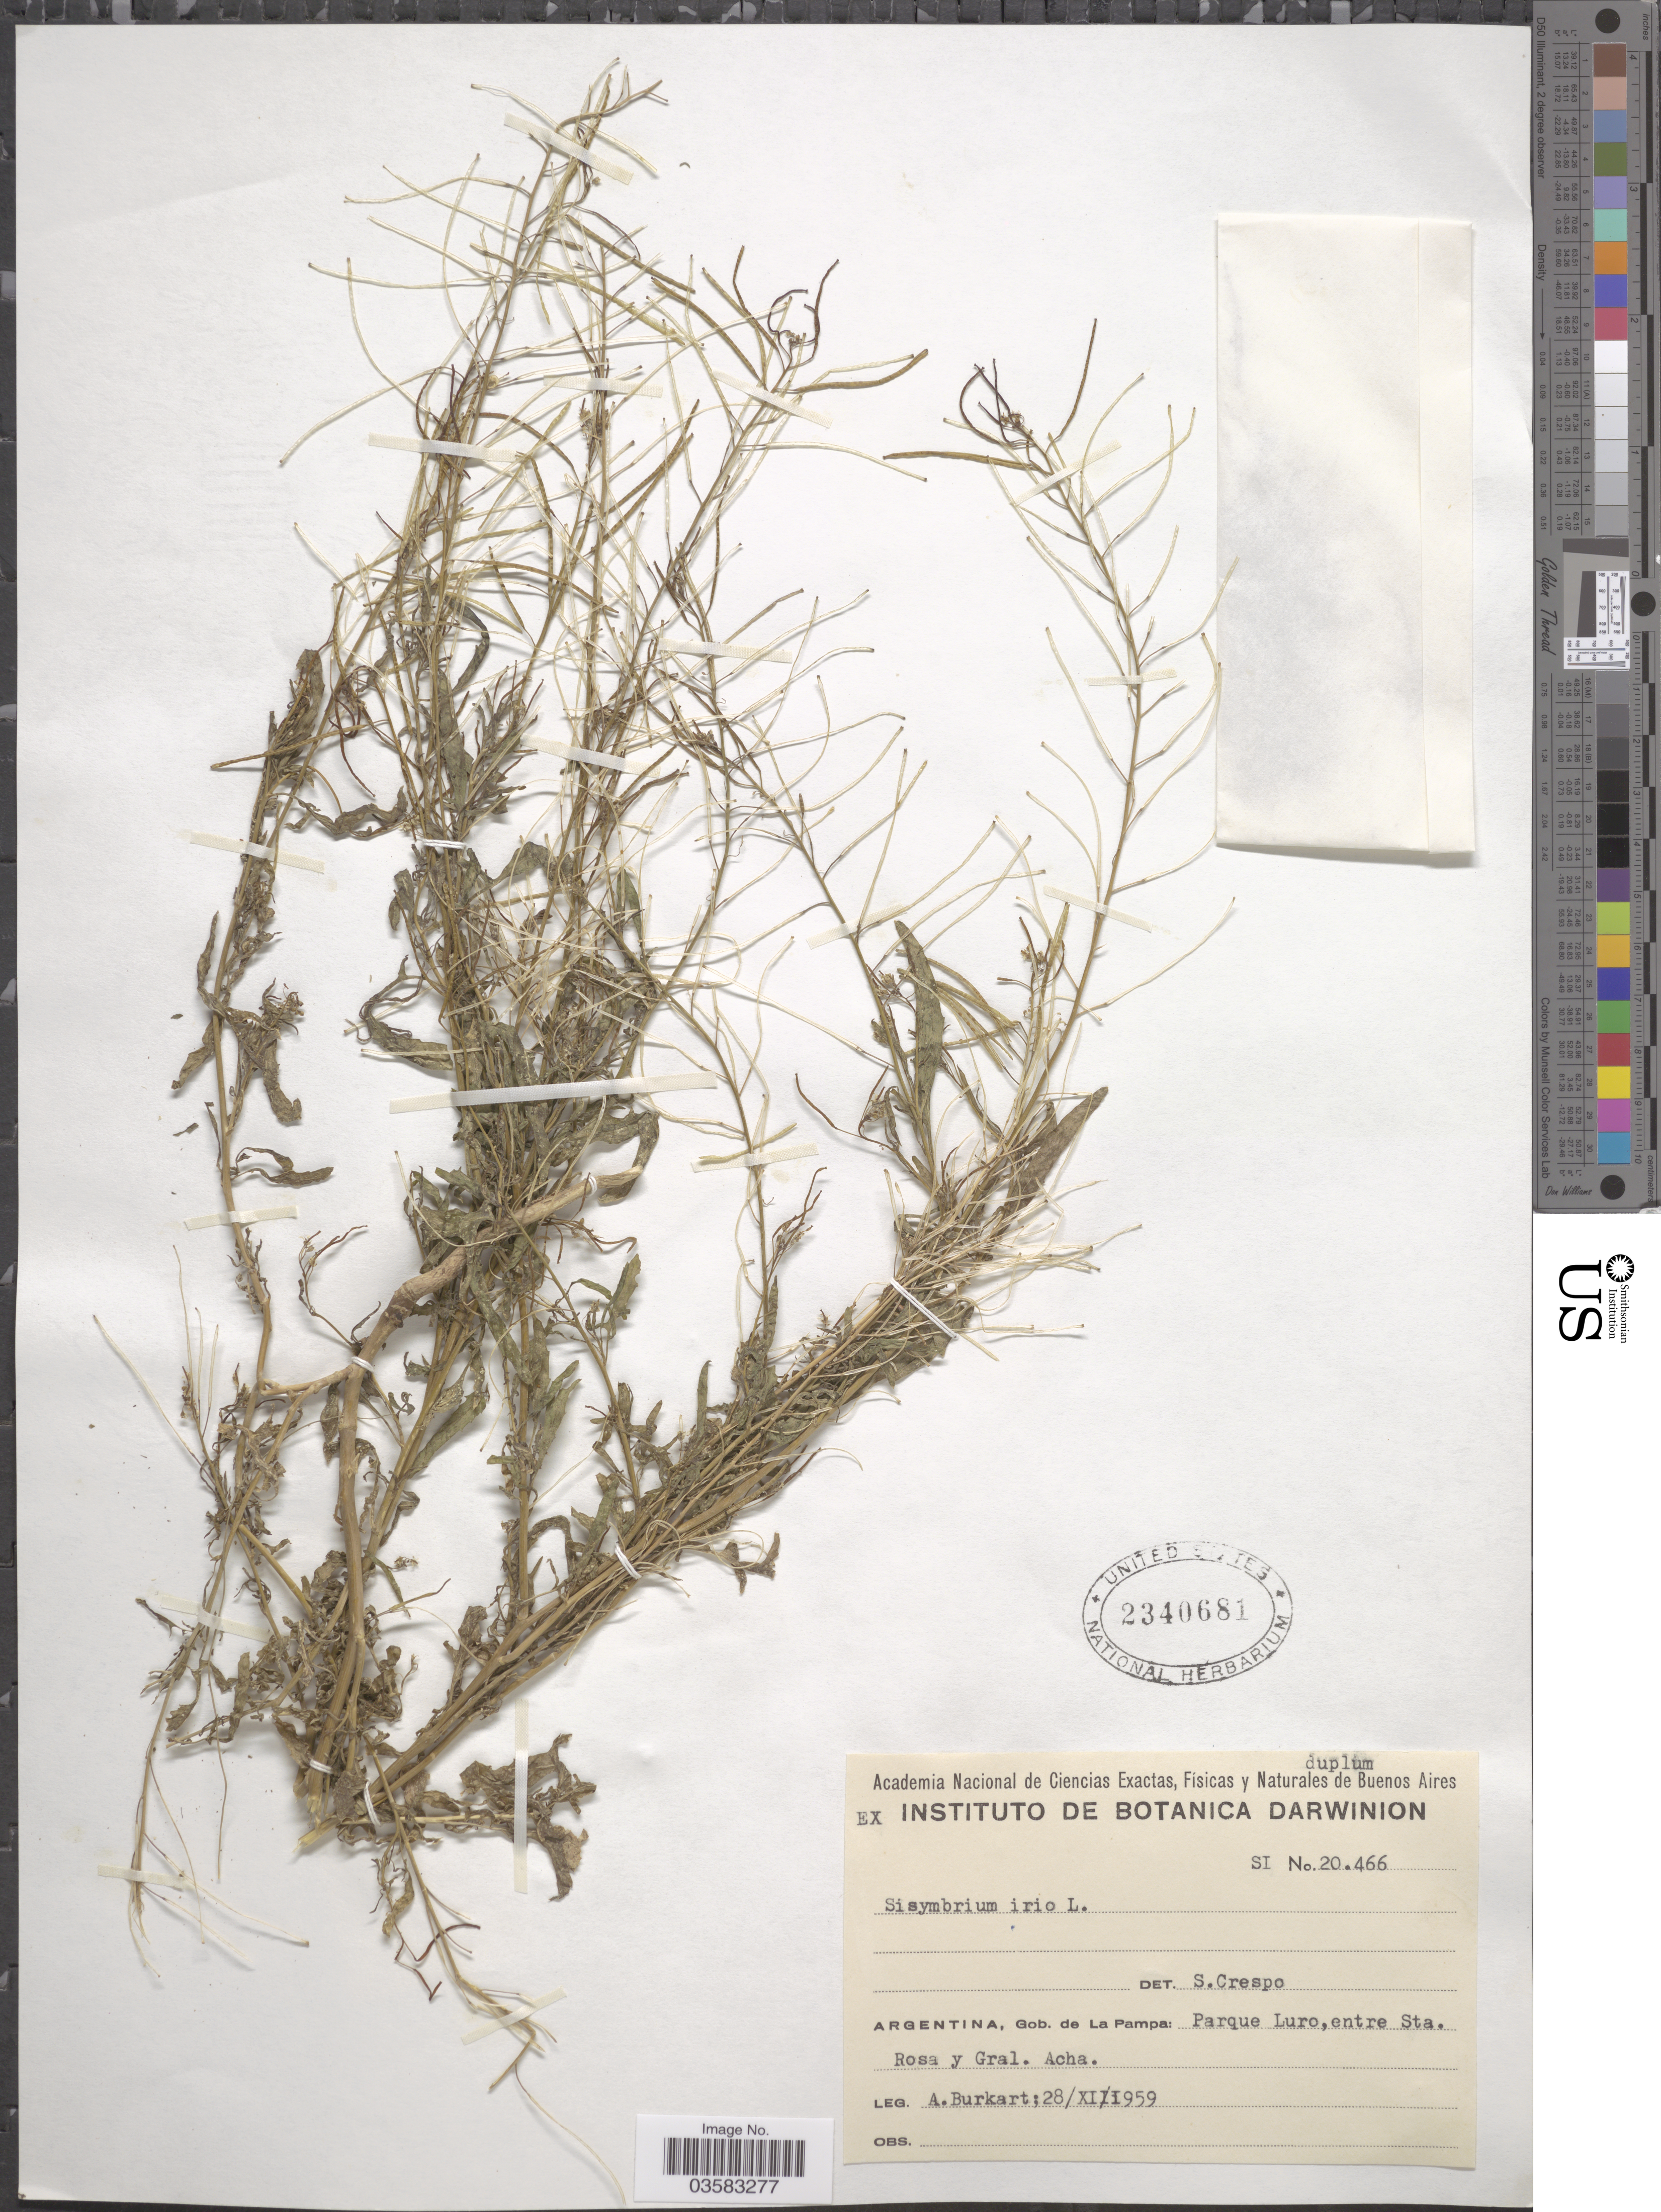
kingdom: Plantae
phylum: Tracheophyta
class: Magnoliopsida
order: Brassicales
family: Brassicaceae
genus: Sisymbrium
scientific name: Sisymbrium irio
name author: L.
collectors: A. E. Burkart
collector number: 20466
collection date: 1959-12-28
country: Argentina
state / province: La Pampa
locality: Gob. de La Pampa: Parque Luro, entre Sta. Rosa y Gral. Acha.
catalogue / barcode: US 2340681